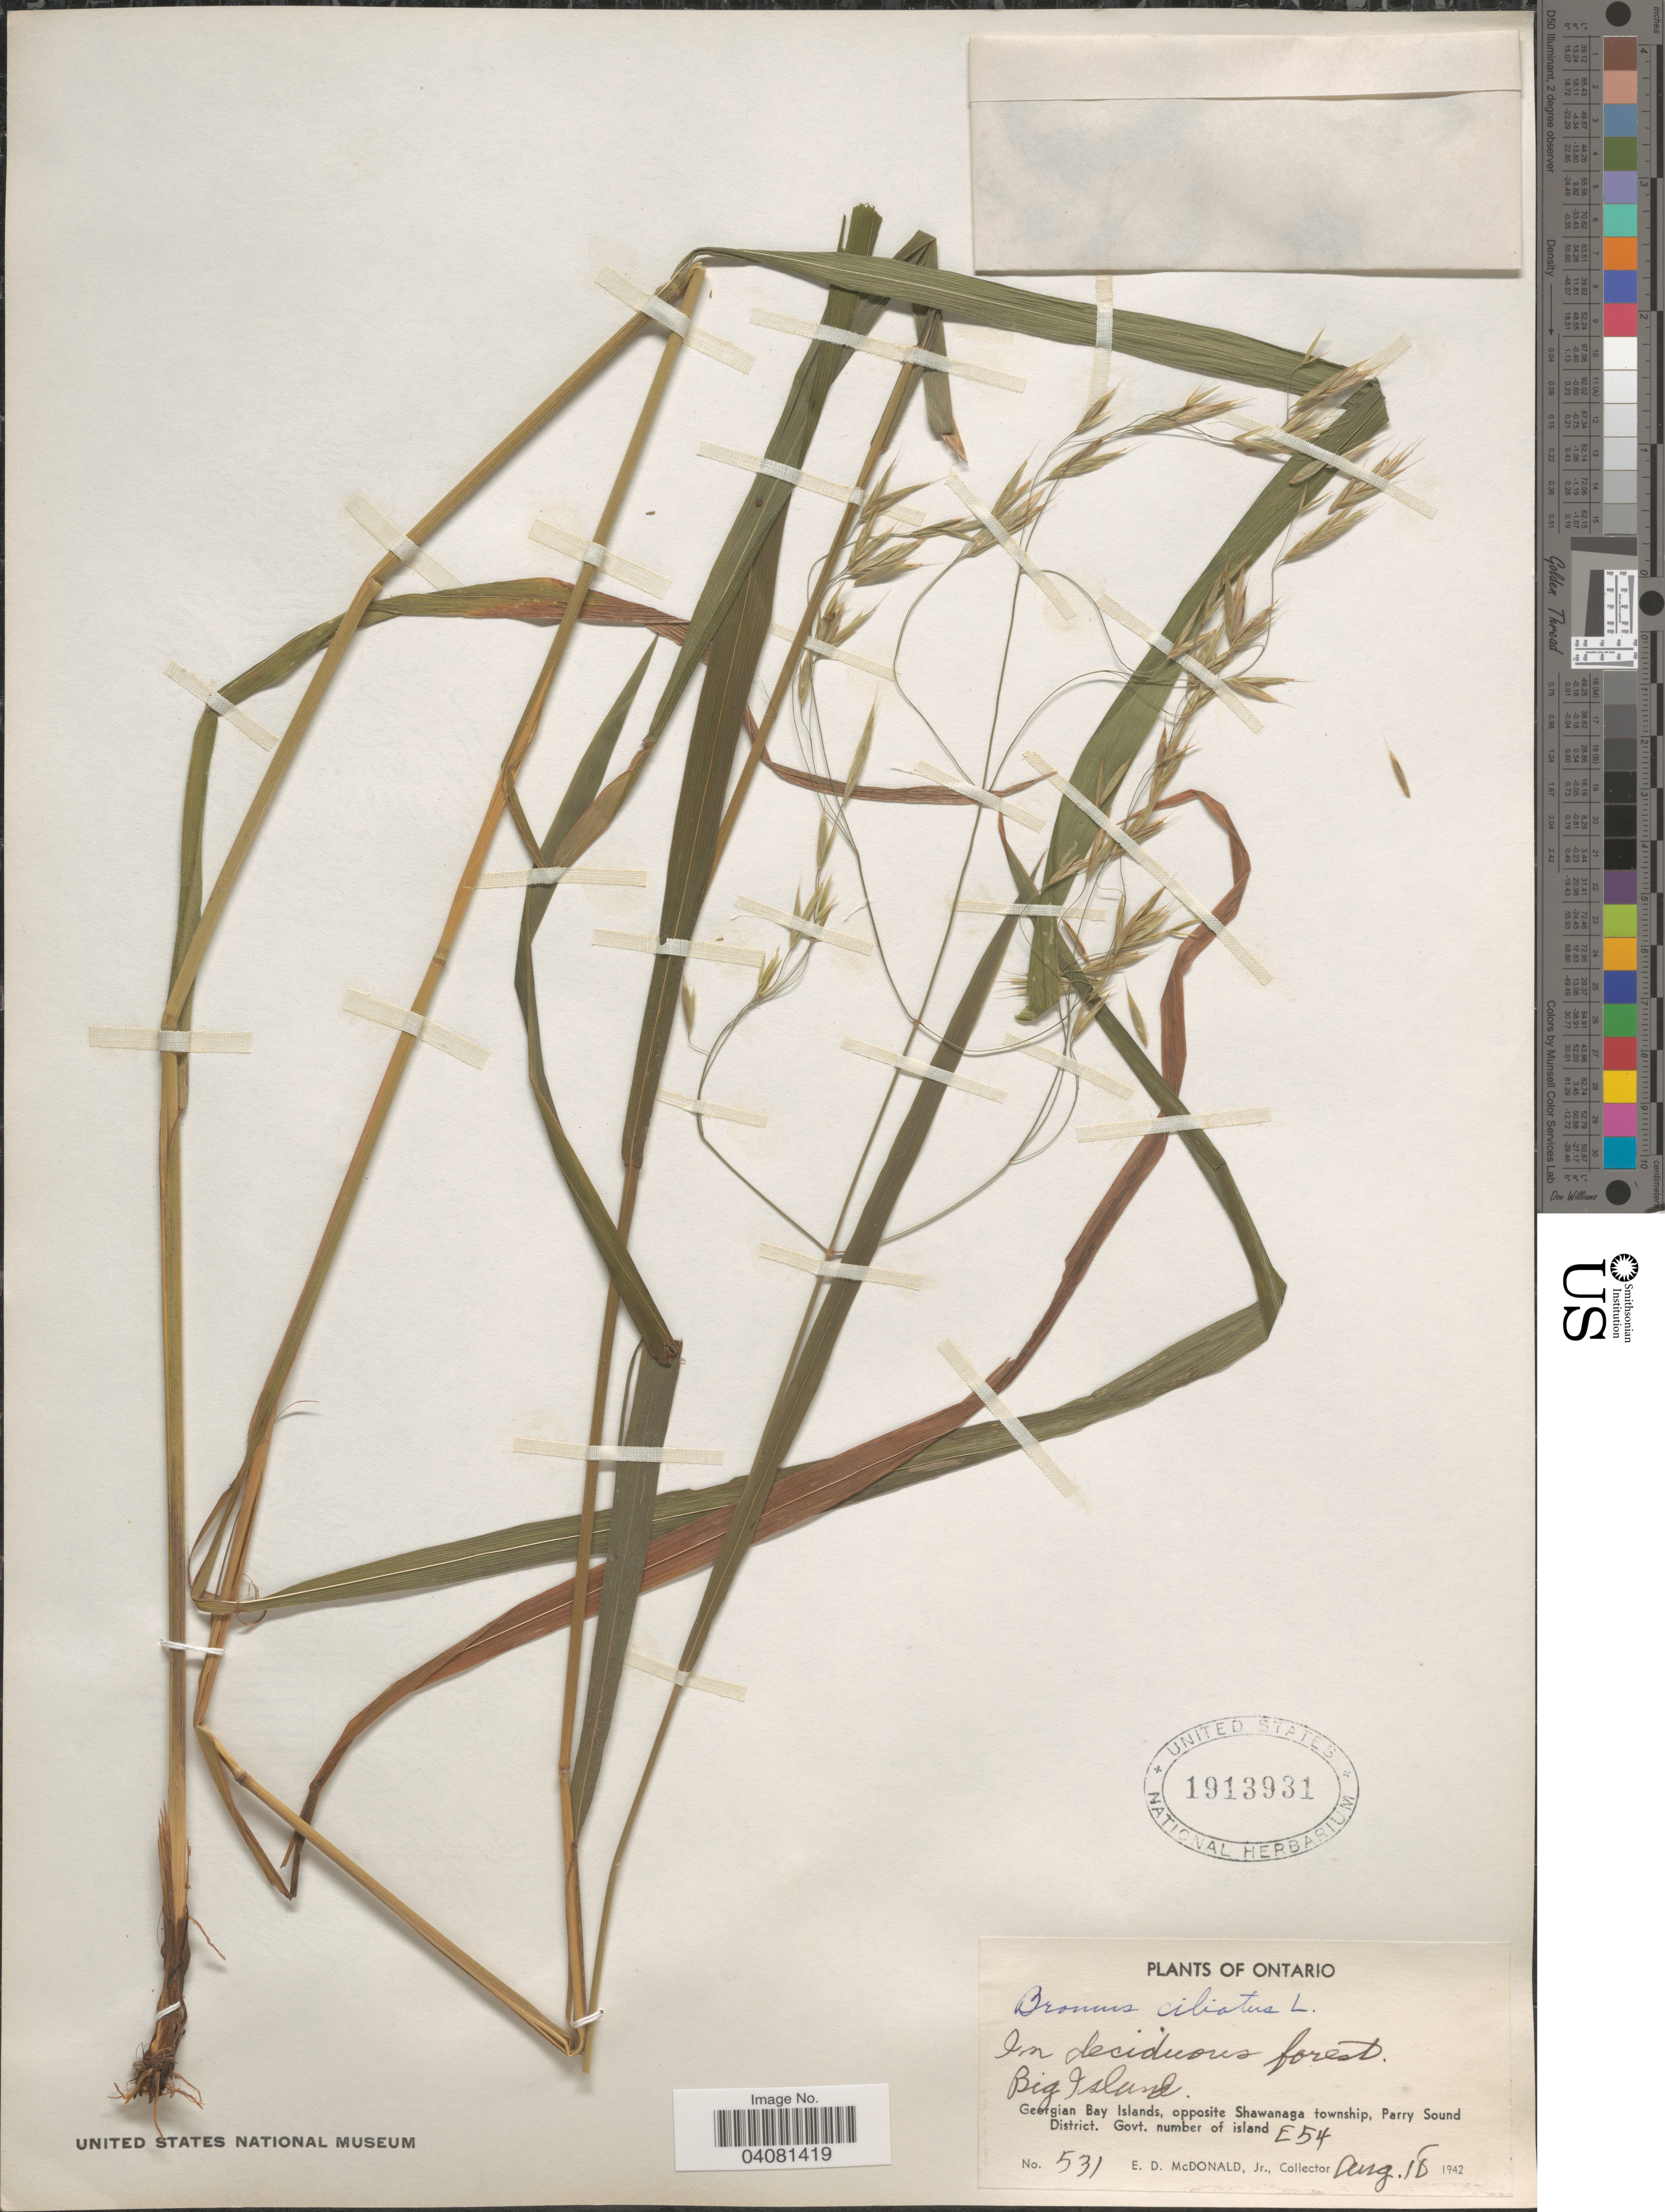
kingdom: Plantae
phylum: Tracheophyta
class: Liliopsida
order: Poales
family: Poaceae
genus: Bromus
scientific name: Bromus ciliatus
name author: L.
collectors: E. D. McDonald Jr.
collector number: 531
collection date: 1942-08-18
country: Canada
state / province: Ontario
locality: In deciduous forest. Big Island. Georgian Bay Islands, opposite Shawanaga township, Parry Sound District. Govt. number of island E54.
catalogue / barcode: US 1913931